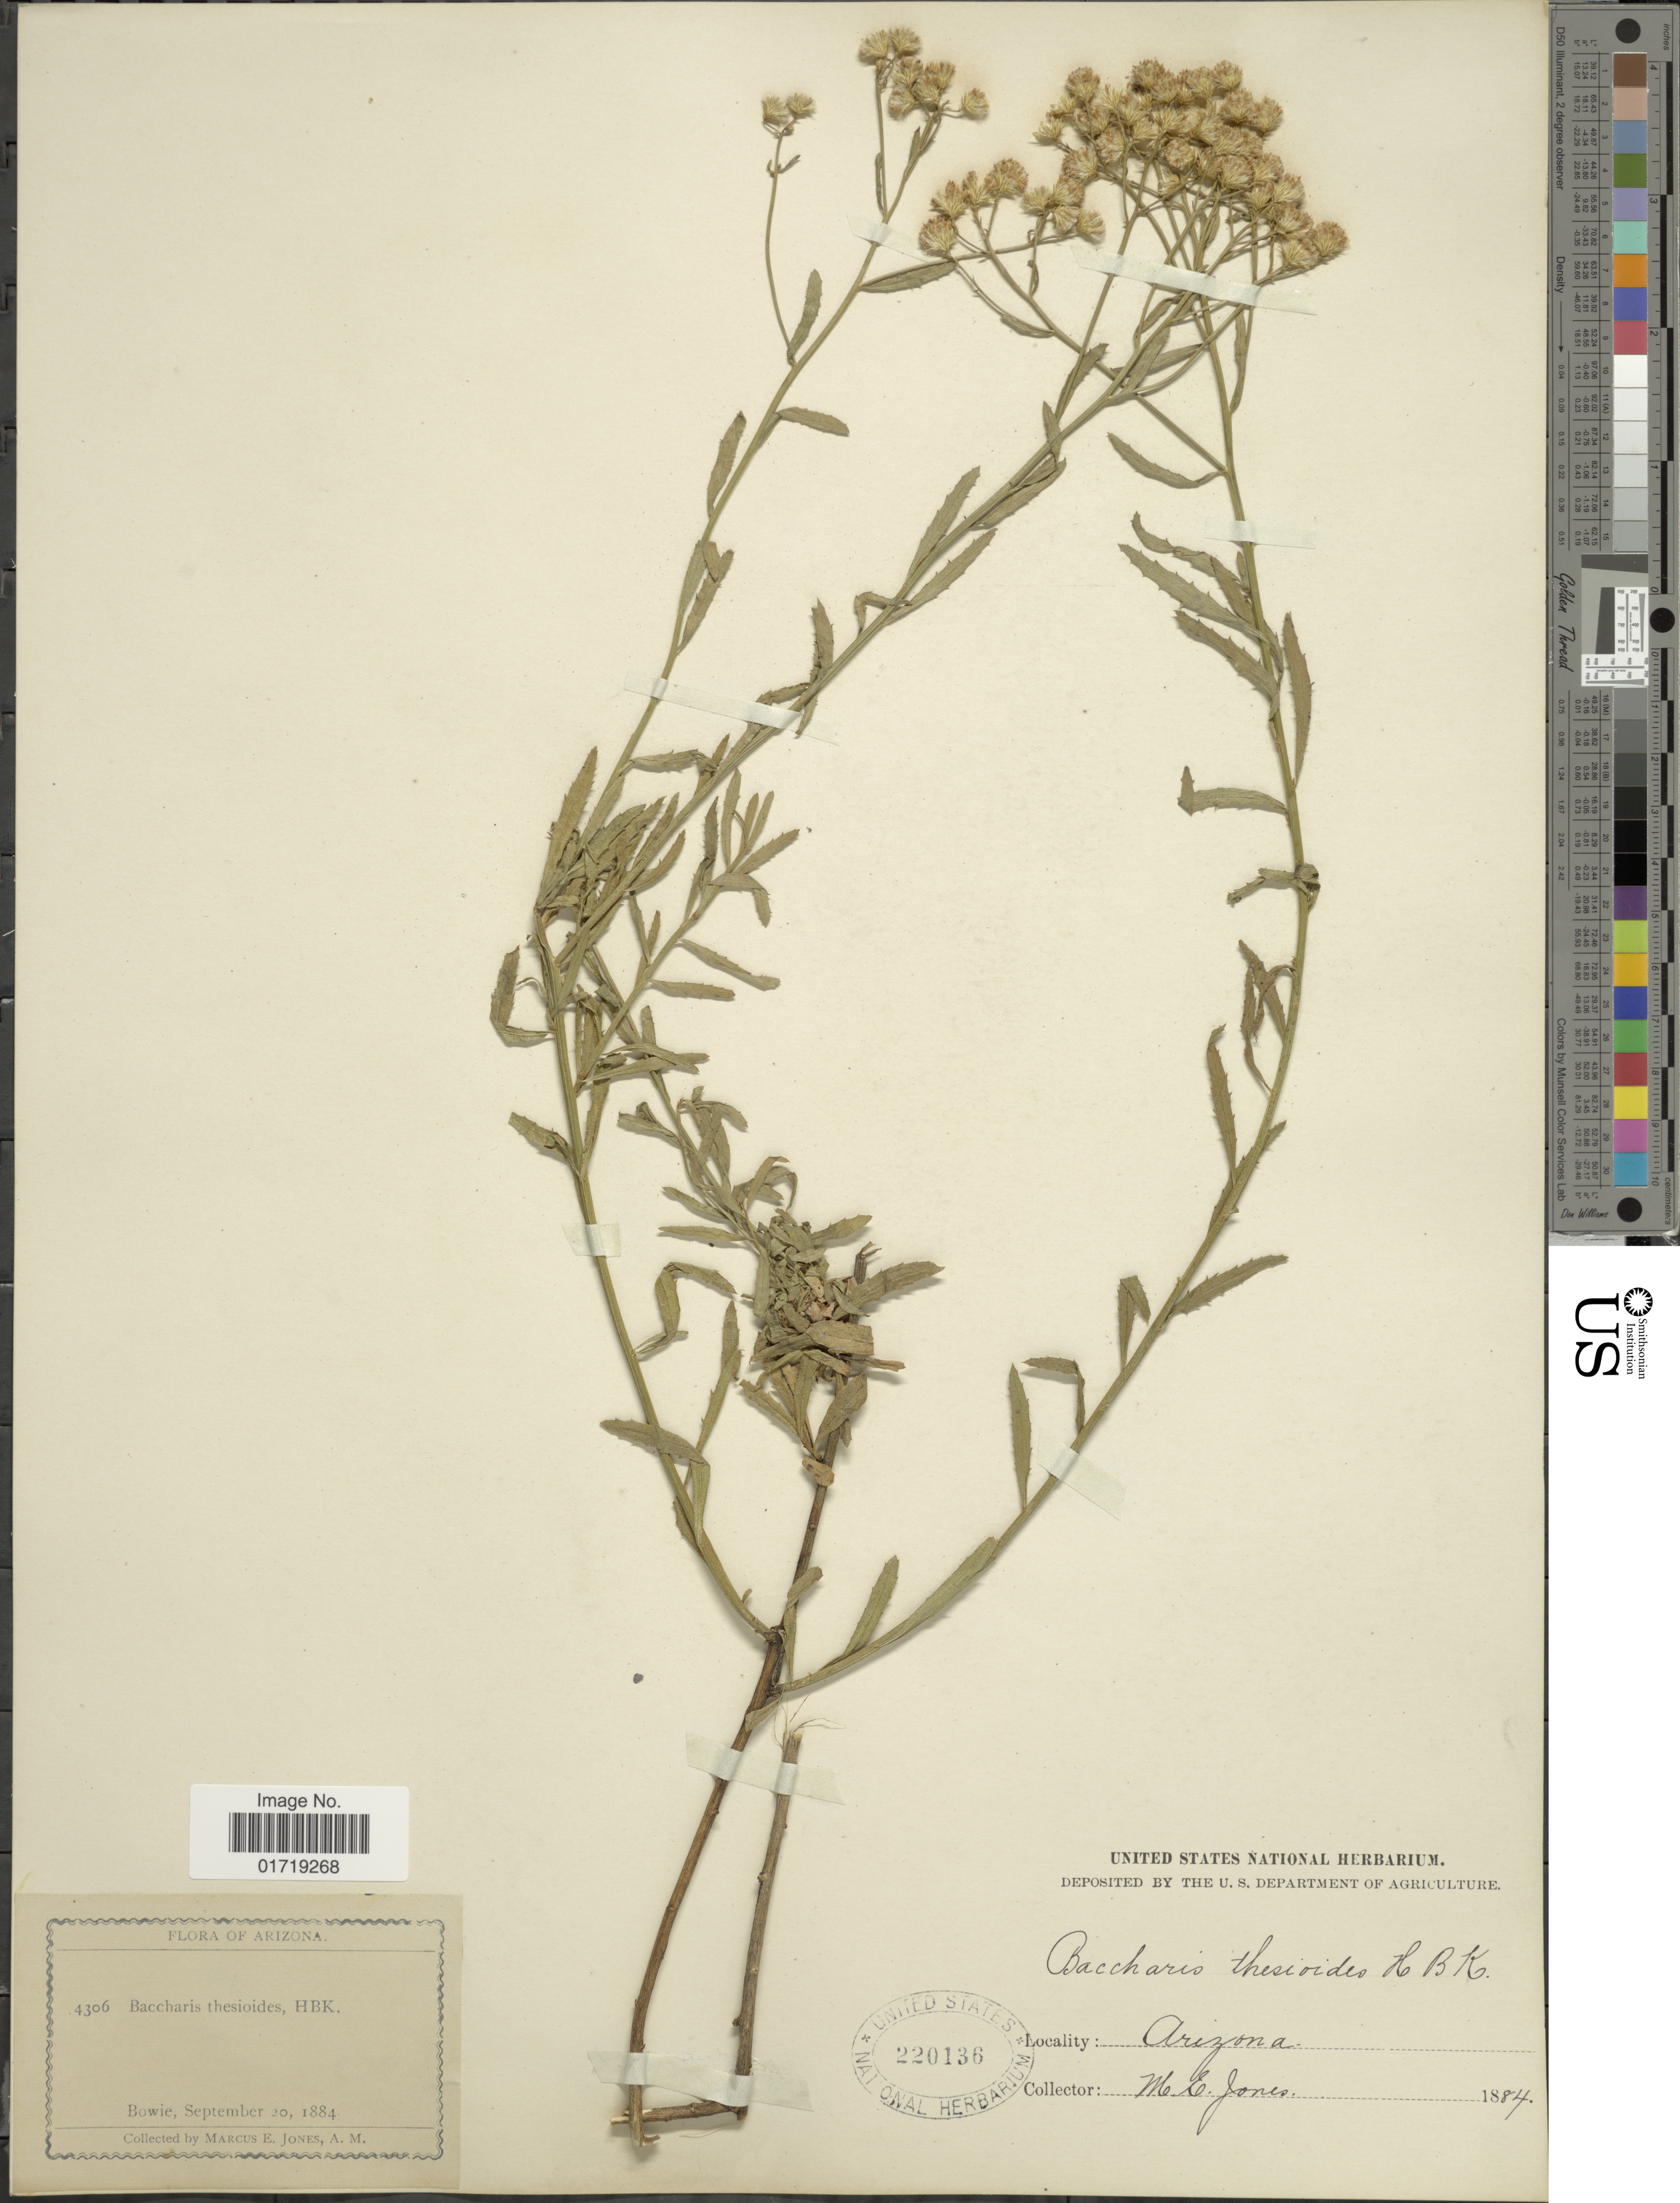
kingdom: Plantae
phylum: Tracheophyta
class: Magnoliopsida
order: Asterales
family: Asteraceae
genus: Baccharis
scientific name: Baccharis thesioides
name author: Kunth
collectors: M. E. Jones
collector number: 4306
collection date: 1884-09-20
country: United States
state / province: Arizona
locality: Bowie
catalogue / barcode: US 220136